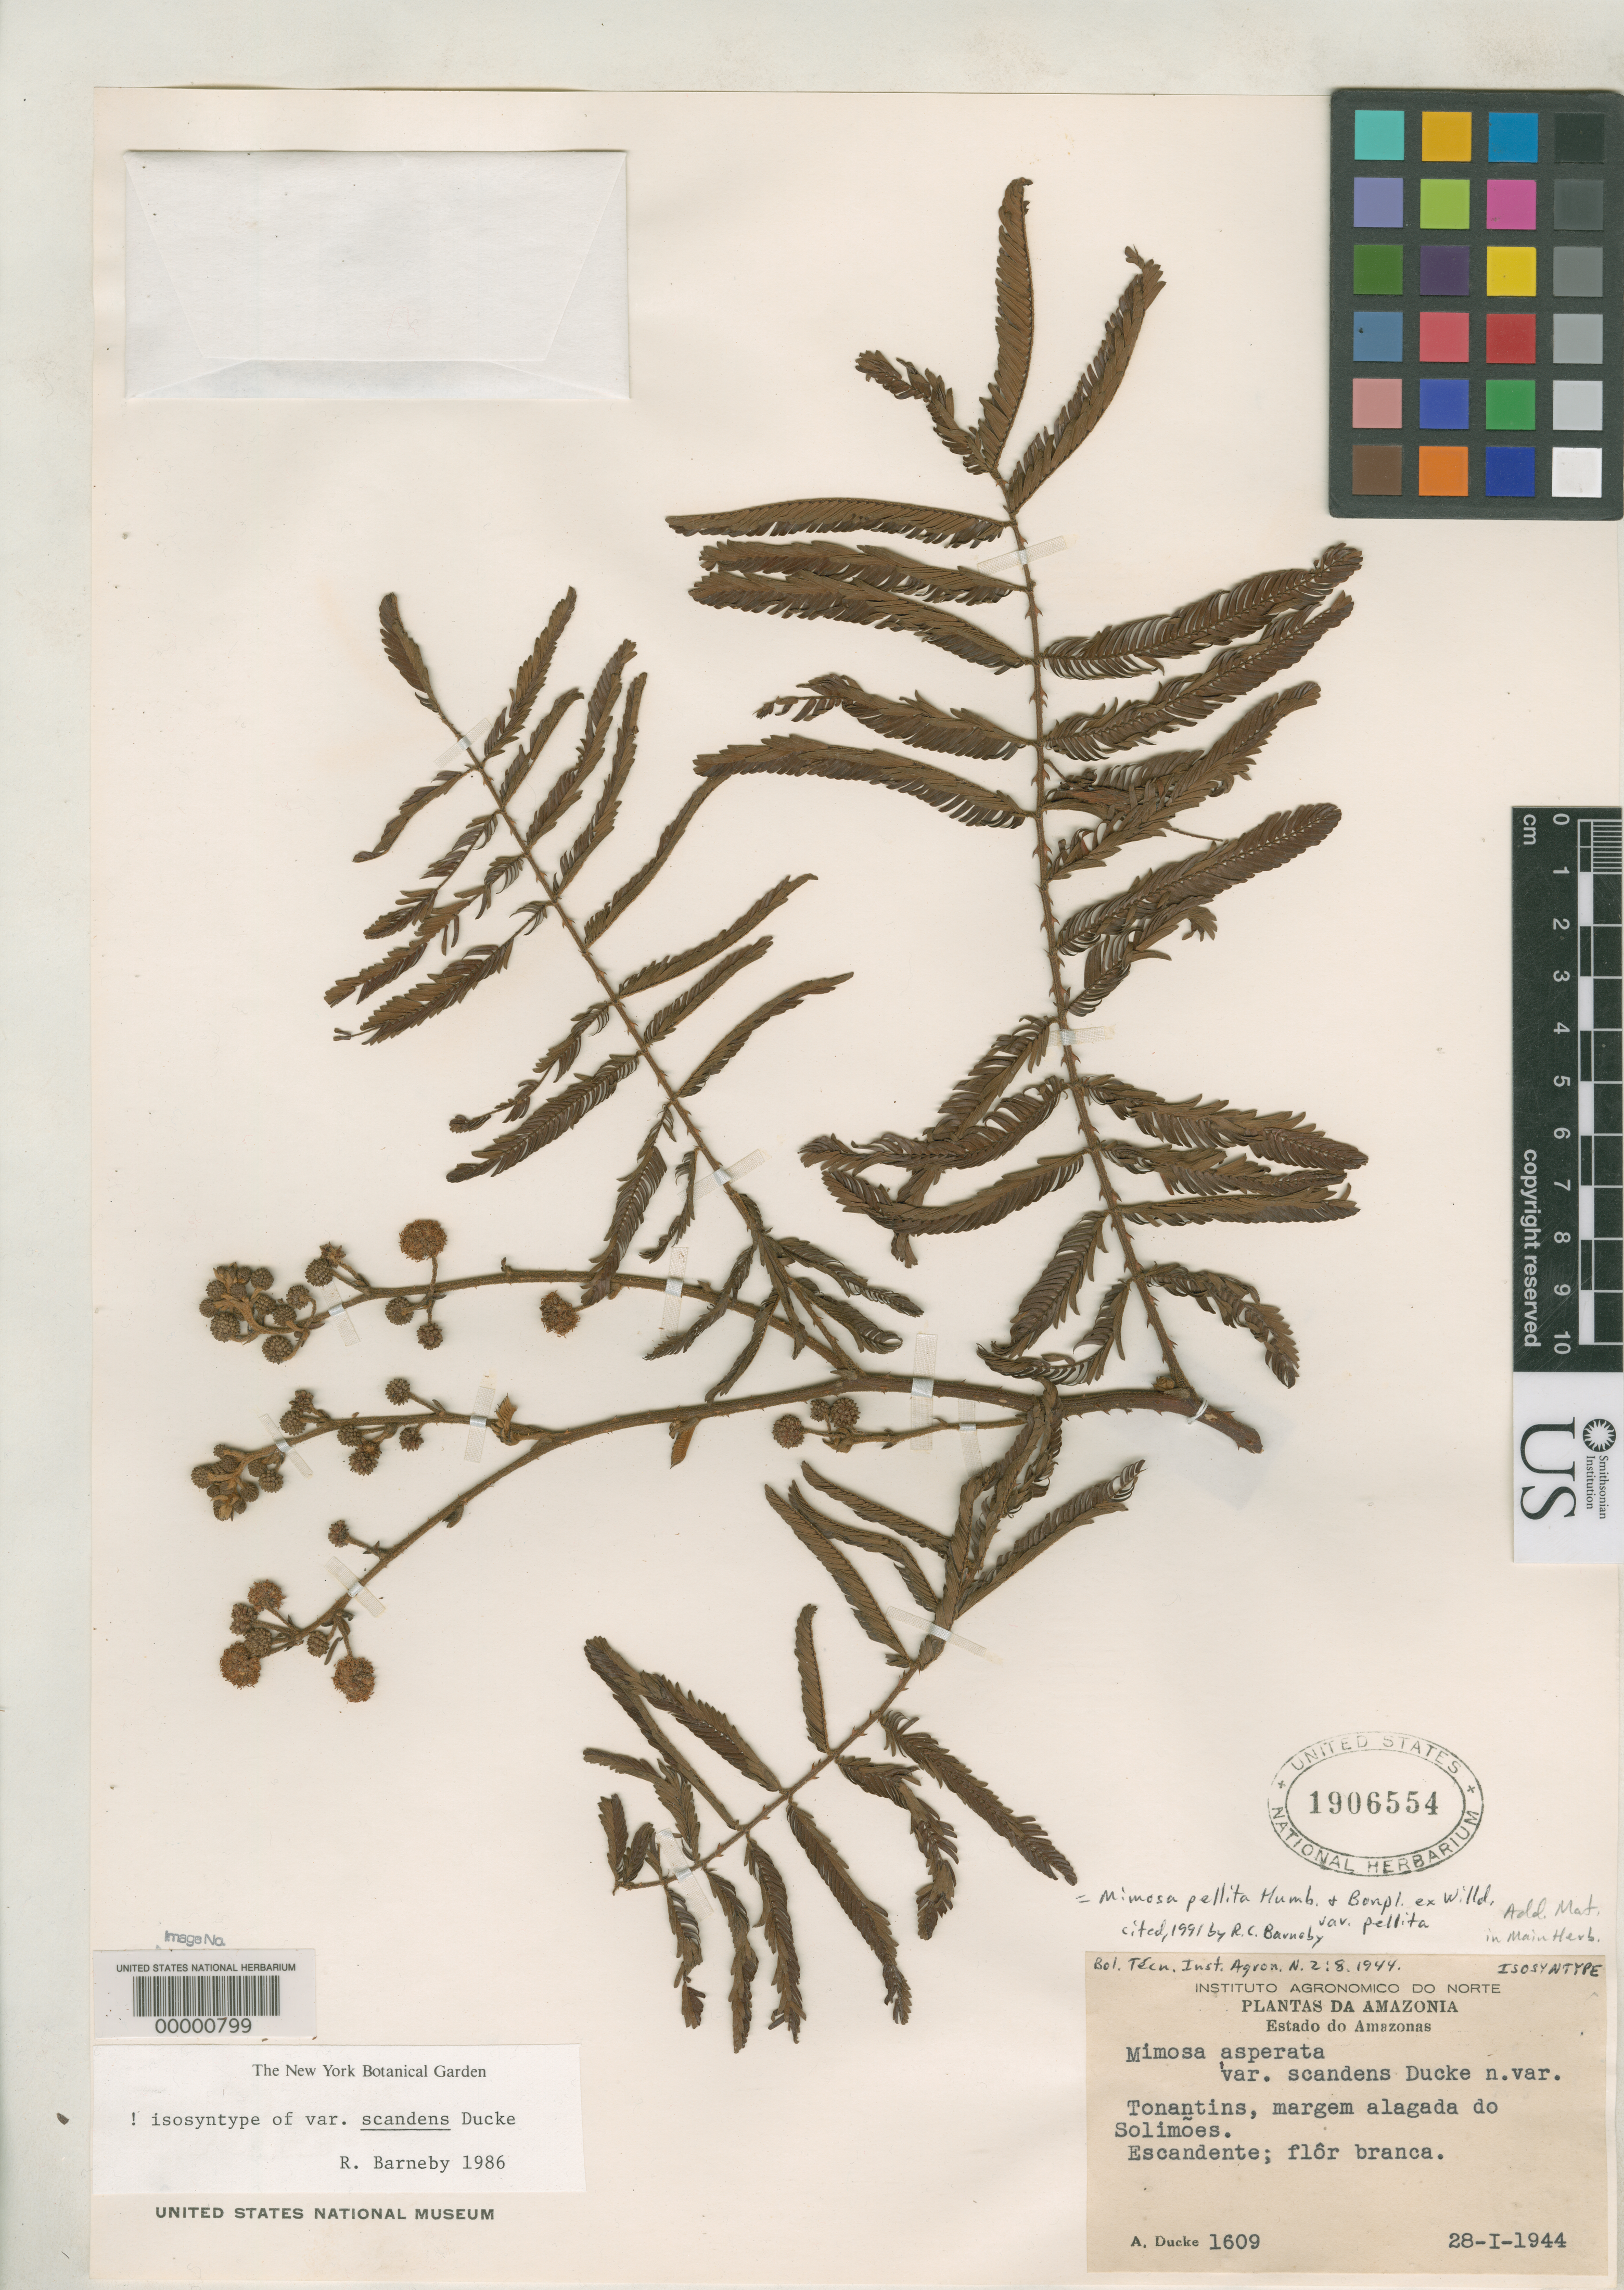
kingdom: Plantae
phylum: Tracheophyta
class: Magnoliopsida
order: Fabales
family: Fabaceae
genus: Mimosa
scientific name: Mimosa asperata var. scandens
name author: Ducke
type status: Isosyntype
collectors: A. Ducke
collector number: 1609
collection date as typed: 28 Jan 1944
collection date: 1944-01-28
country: Brazil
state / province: Amazonas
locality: Tonantins.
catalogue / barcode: US 1906554